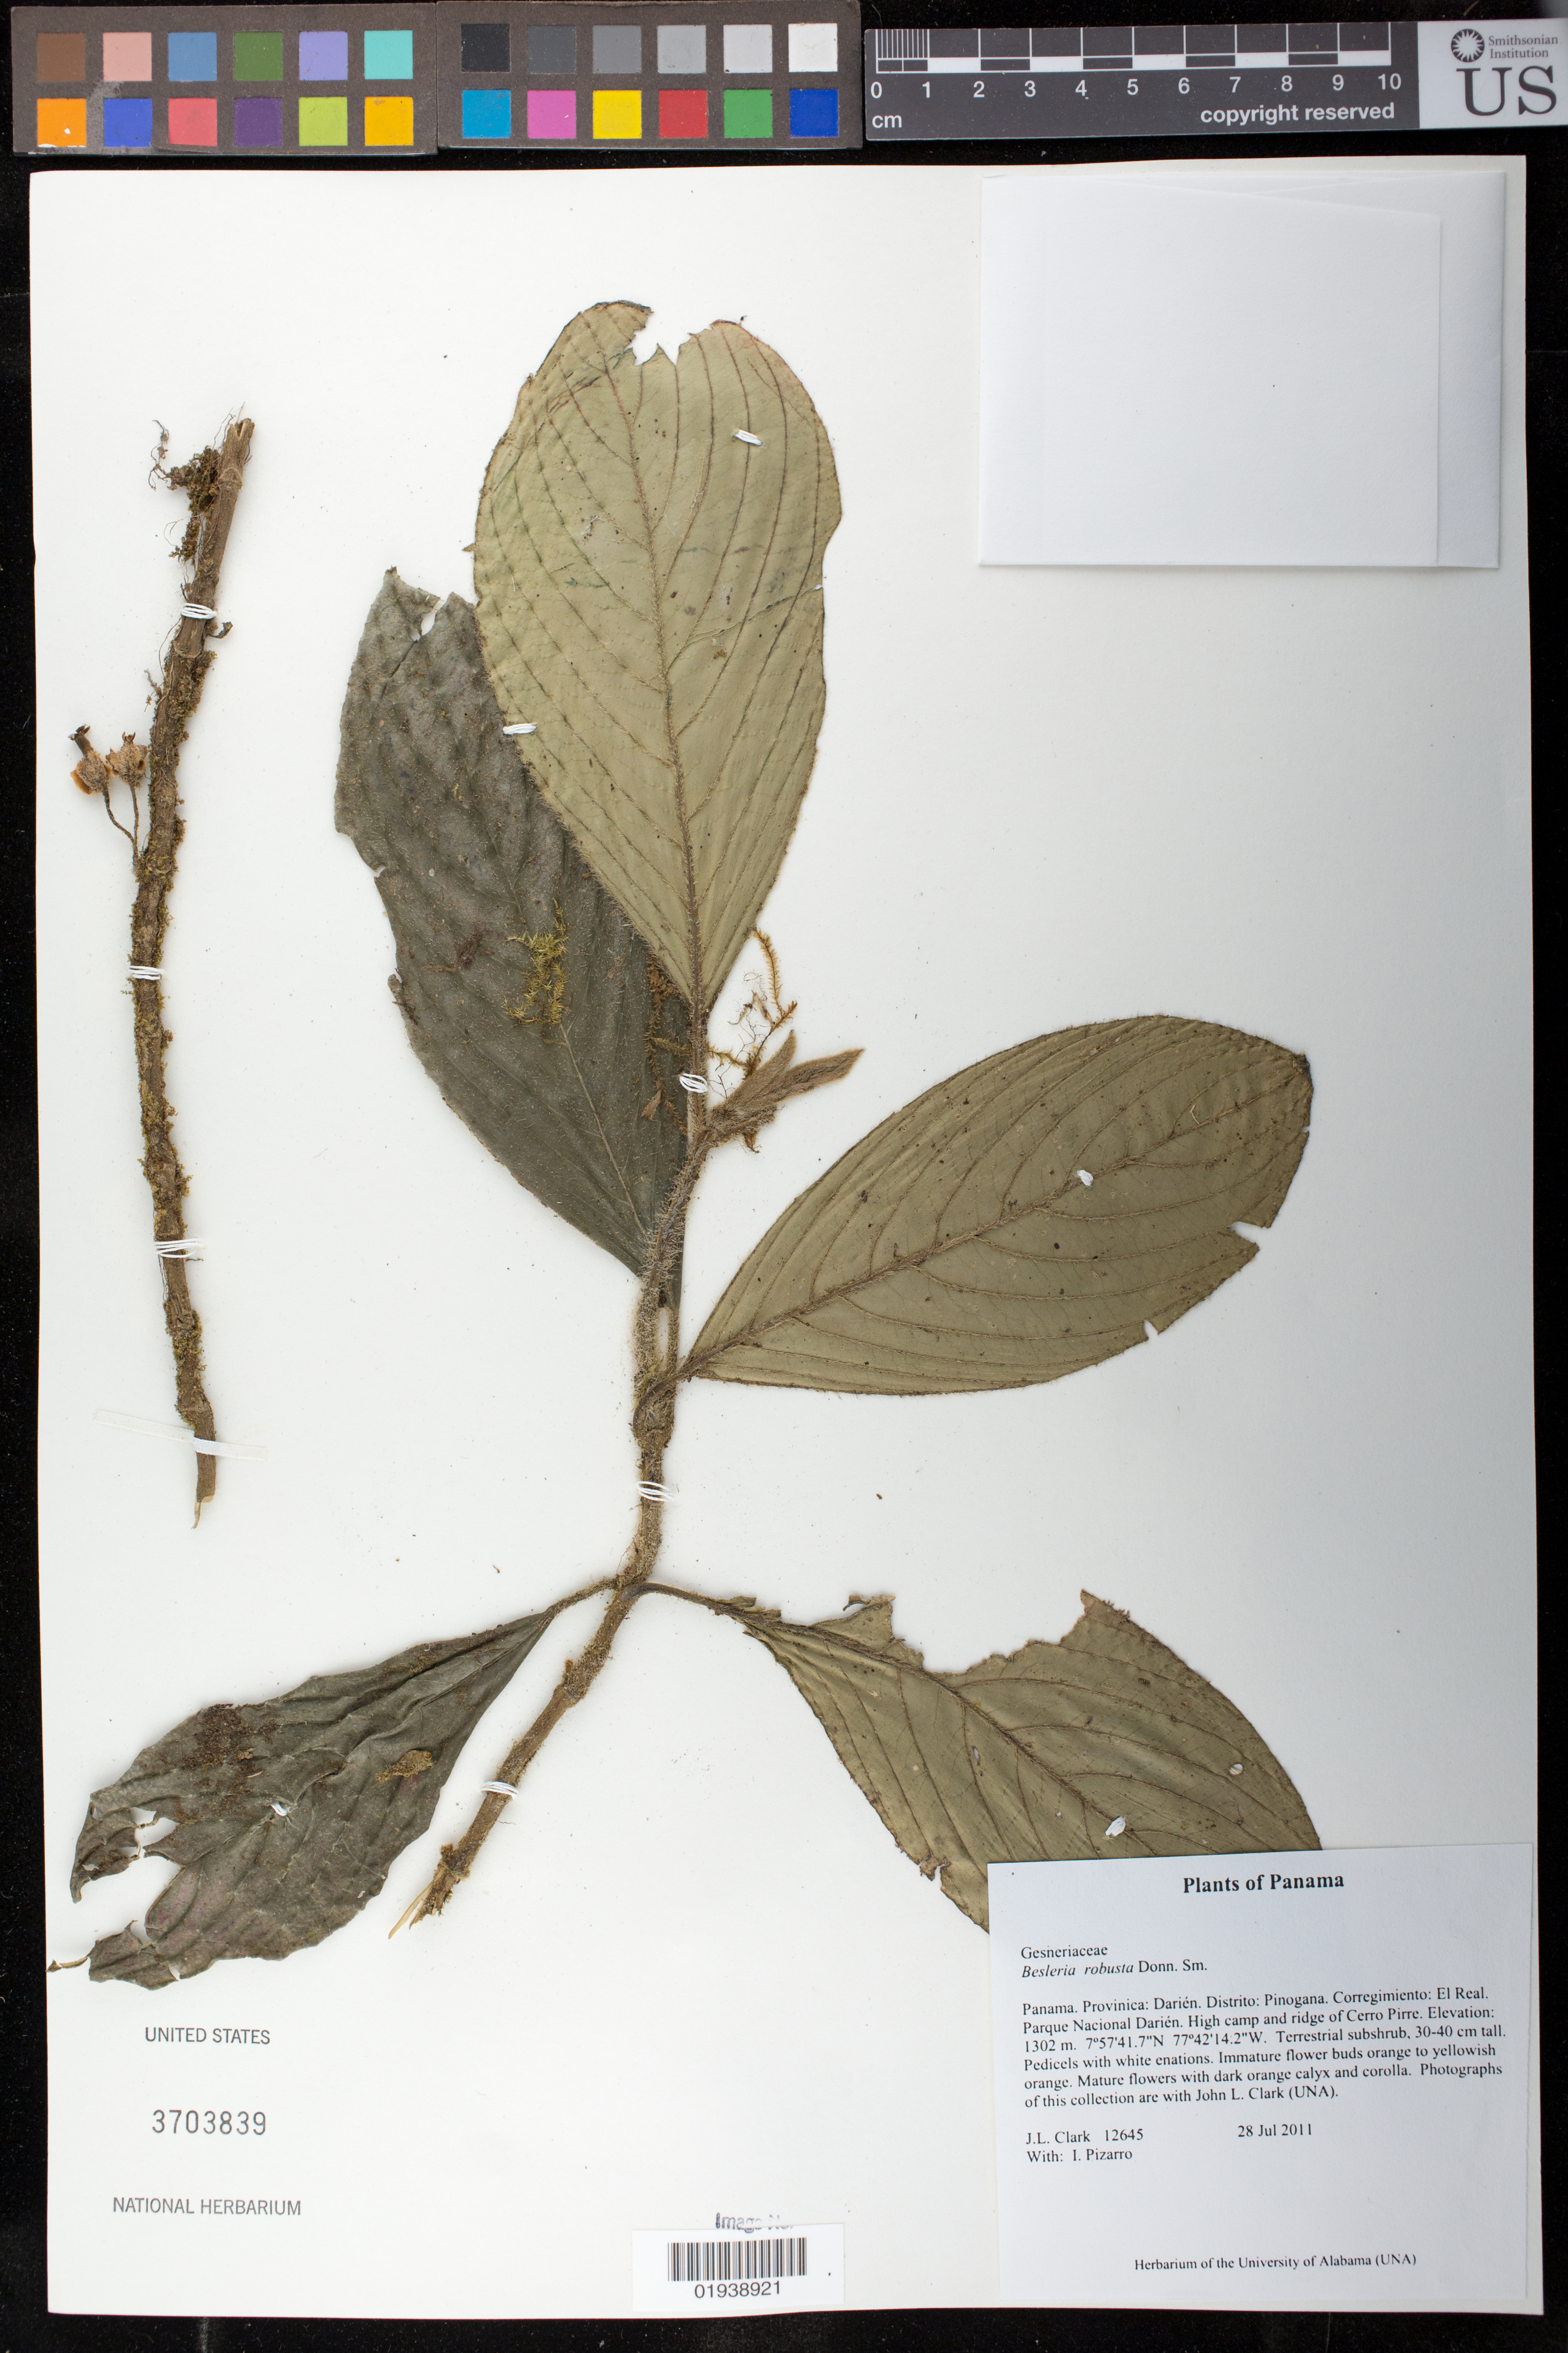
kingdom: Plantae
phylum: Tracheophyta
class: Magnoliopsida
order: Lamiales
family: Gesneriaceae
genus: Besleria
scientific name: Besleria robusta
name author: Donn. Sm.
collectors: J. L. Clark & I. Pizarro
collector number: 12645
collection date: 2011-07-28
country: Panama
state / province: Darién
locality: Distrito: Pinogana. Corregimiento: El Real. Parque Nacional Darien. High camp and ridge of Cerro Pirre.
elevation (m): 1302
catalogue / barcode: US 3703839